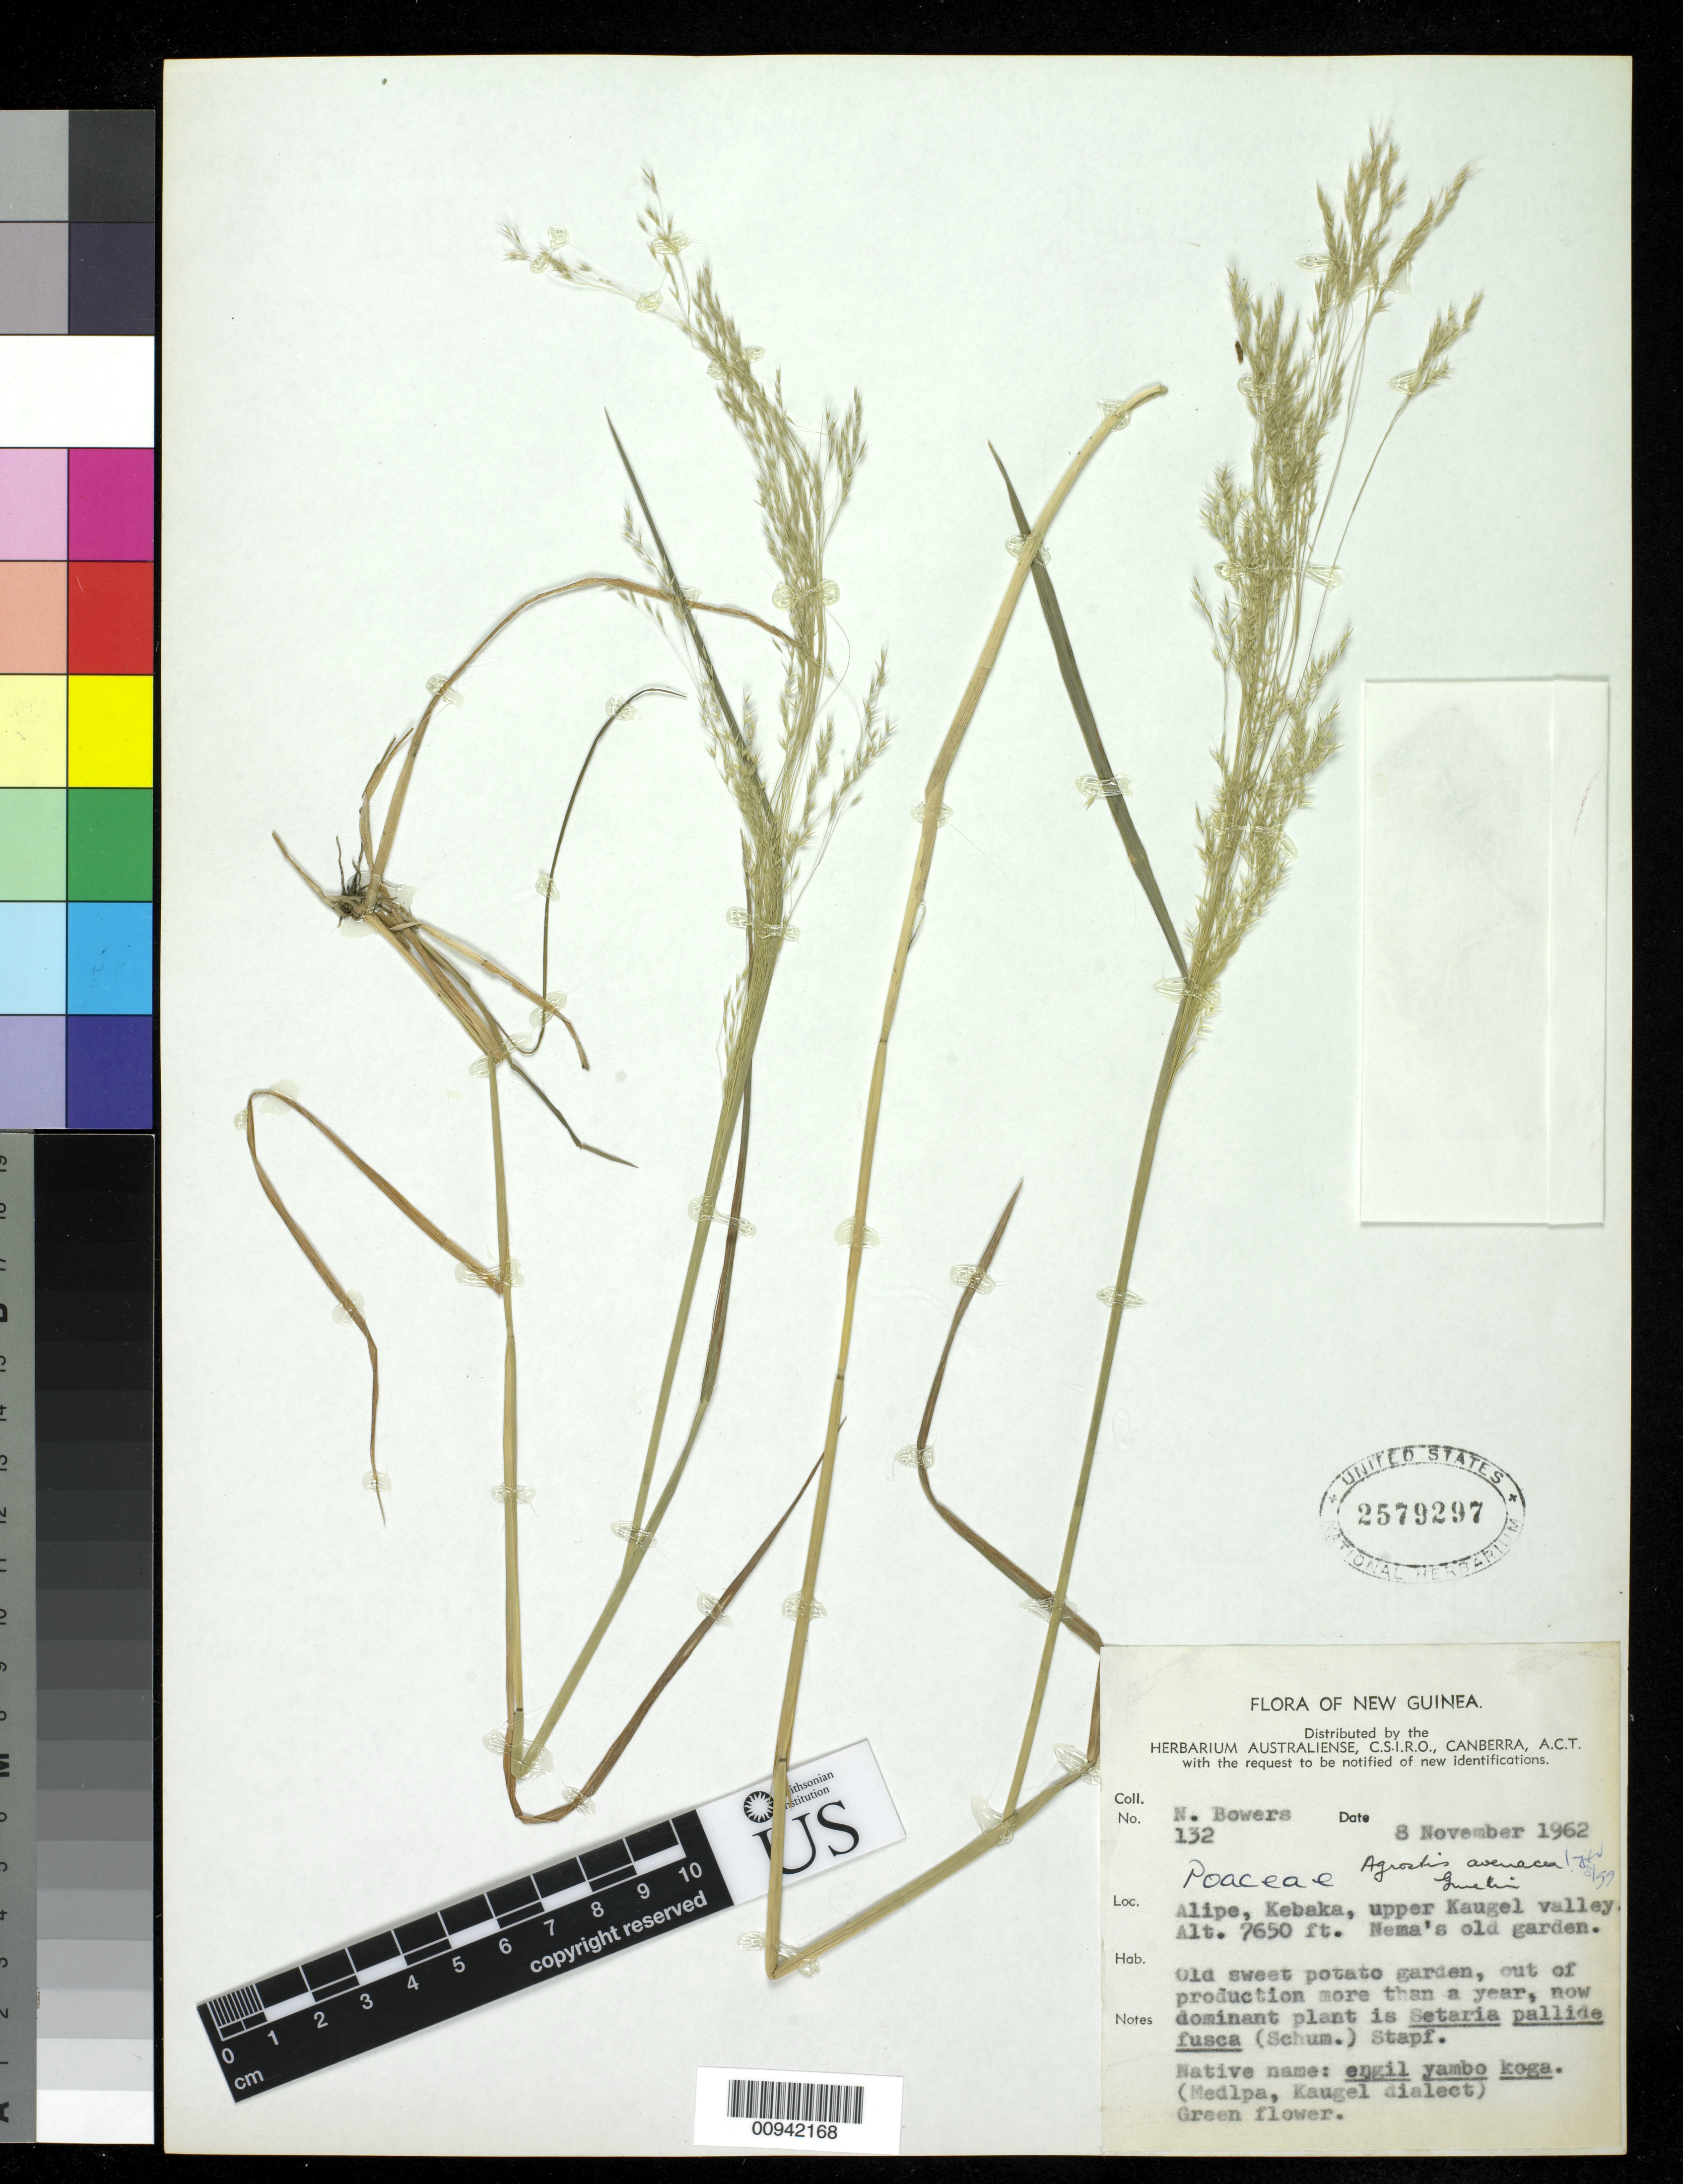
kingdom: Plantae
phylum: Tracheophyta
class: Liliopsida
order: Poales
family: Poaceae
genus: Lachnagrostis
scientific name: Lachnagrostis filiformis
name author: (J.R. Forst.) Trin.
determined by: Poaceae Reorganization Project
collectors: N. Bowers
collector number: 132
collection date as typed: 08 Nov 1962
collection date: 1962-11-08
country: Papua New Guinea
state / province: Western Highlands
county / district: Mount Hagen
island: New Guinea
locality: Alipe, Kebaka, upper Kaugel valley; Nema's old garden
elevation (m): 2332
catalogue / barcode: US 2579297